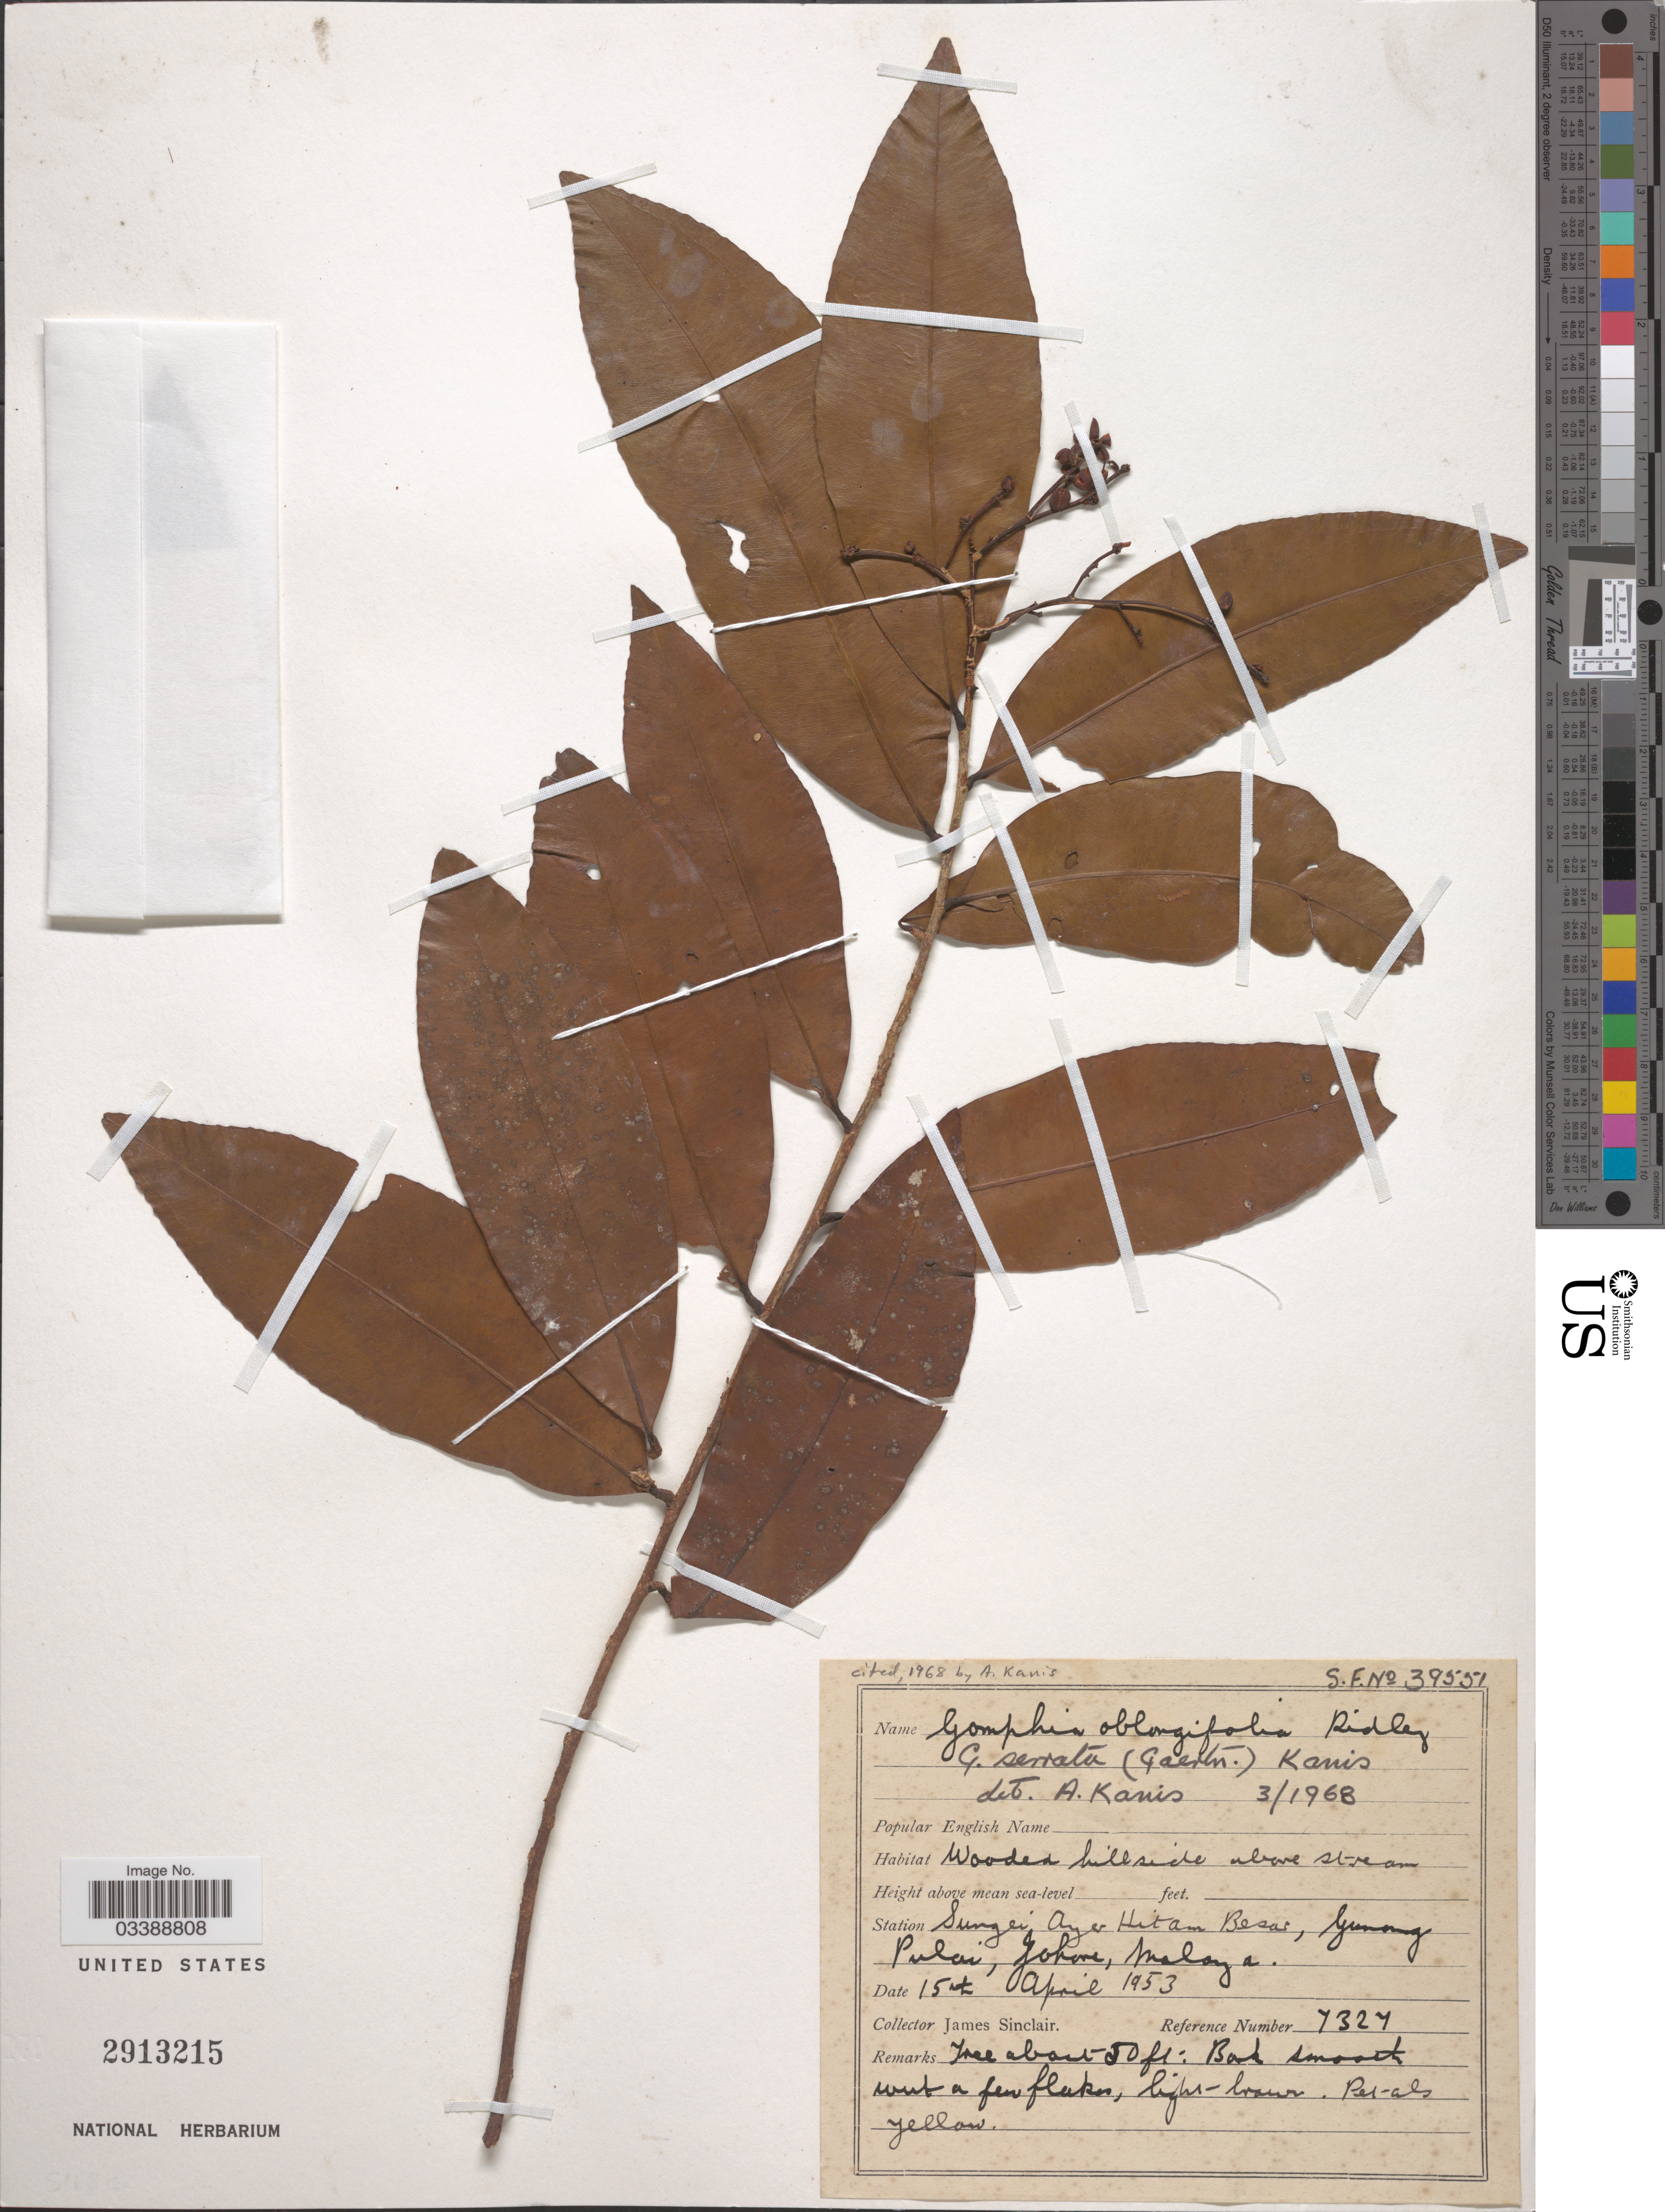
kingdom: Plantae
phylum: Tracheophyta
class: Magnoliopsida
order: Malpighiales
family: Ochnaceae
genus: Campylospermum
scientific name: Campylospermum serratum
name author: (Gaertn.) Bittrich & M.C.E. Amaral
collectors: J. Sinclair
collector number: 7324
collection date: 1953-04-15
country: Malaysia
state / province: Johor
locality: Station Sungei Ayer Hitam Besar, Gunong Pulai, Johore, Malaya.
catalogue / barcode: US 2913215